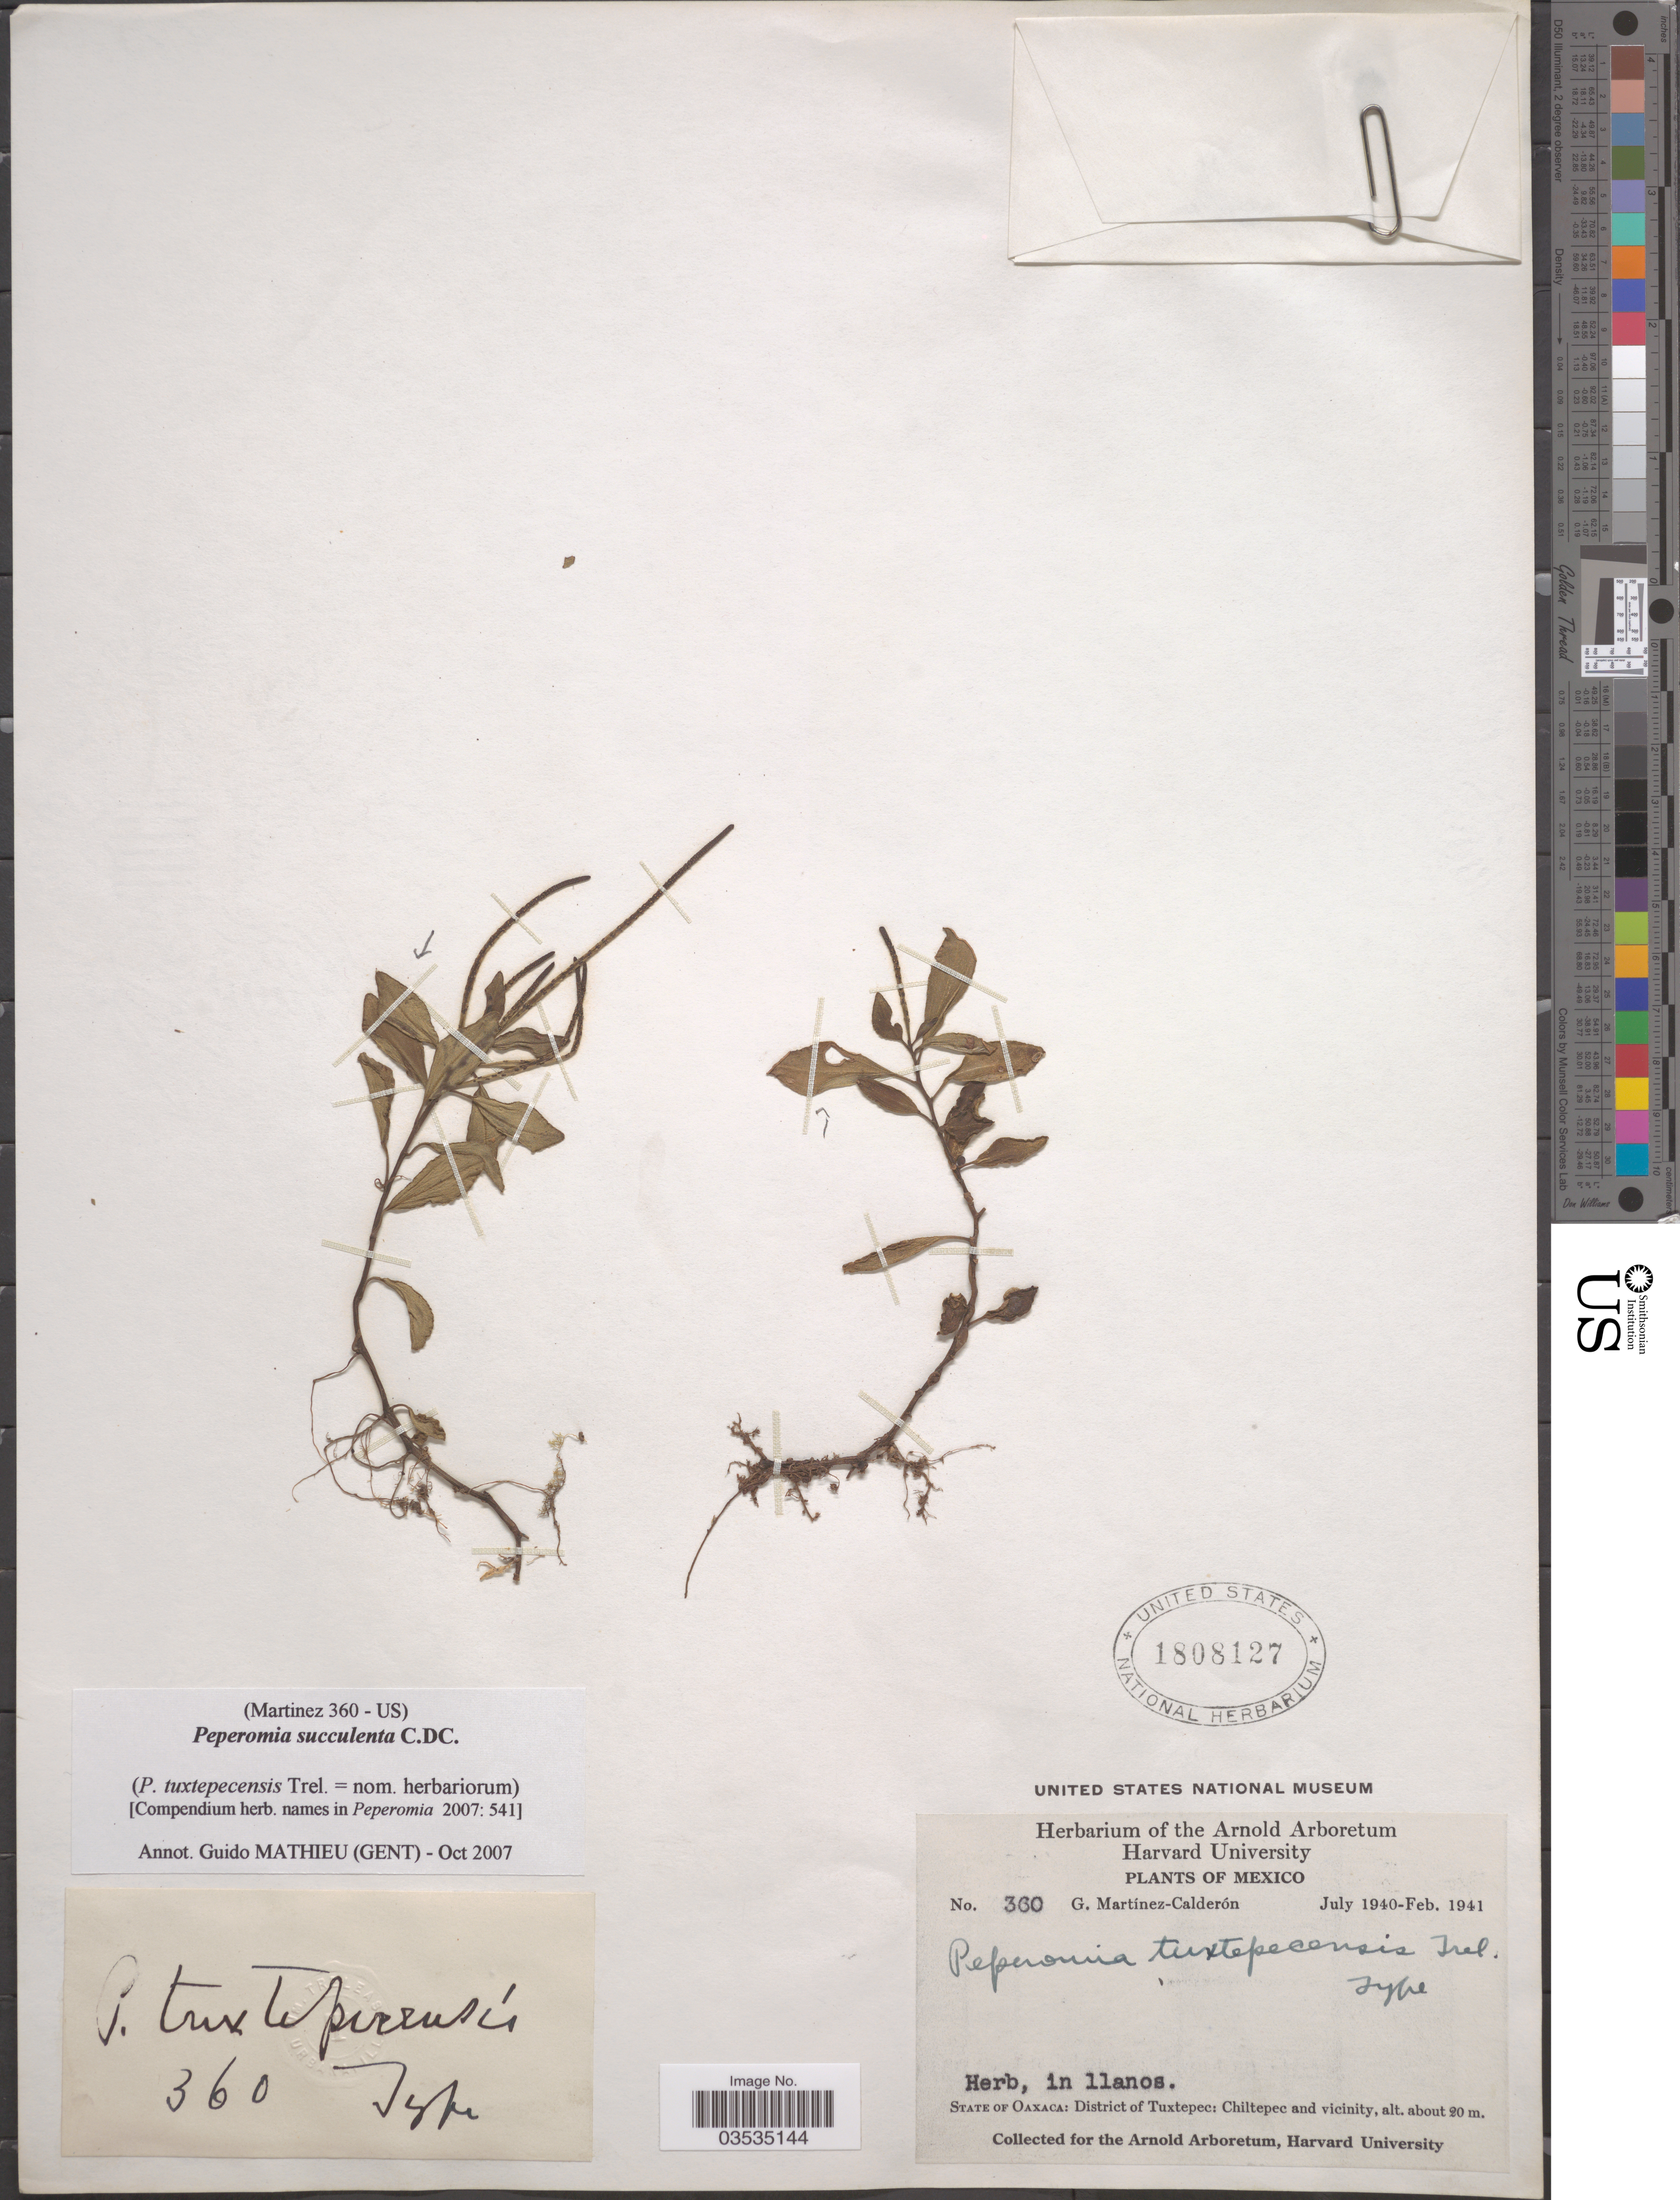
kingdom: Plantae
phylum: Tracheophyta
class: Magnoliopsida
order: Piperales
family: Piperaceae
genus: Peperomia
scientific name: Peperomia succulenta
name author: C. DC.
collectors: G. Martínez Calderón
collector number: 360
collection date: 1940-07/1941-02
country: Mexico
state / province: Oaxaca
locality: District of Tuxtepec: Chiltepec and vicinity.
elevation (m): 20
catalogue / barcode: US 1808127